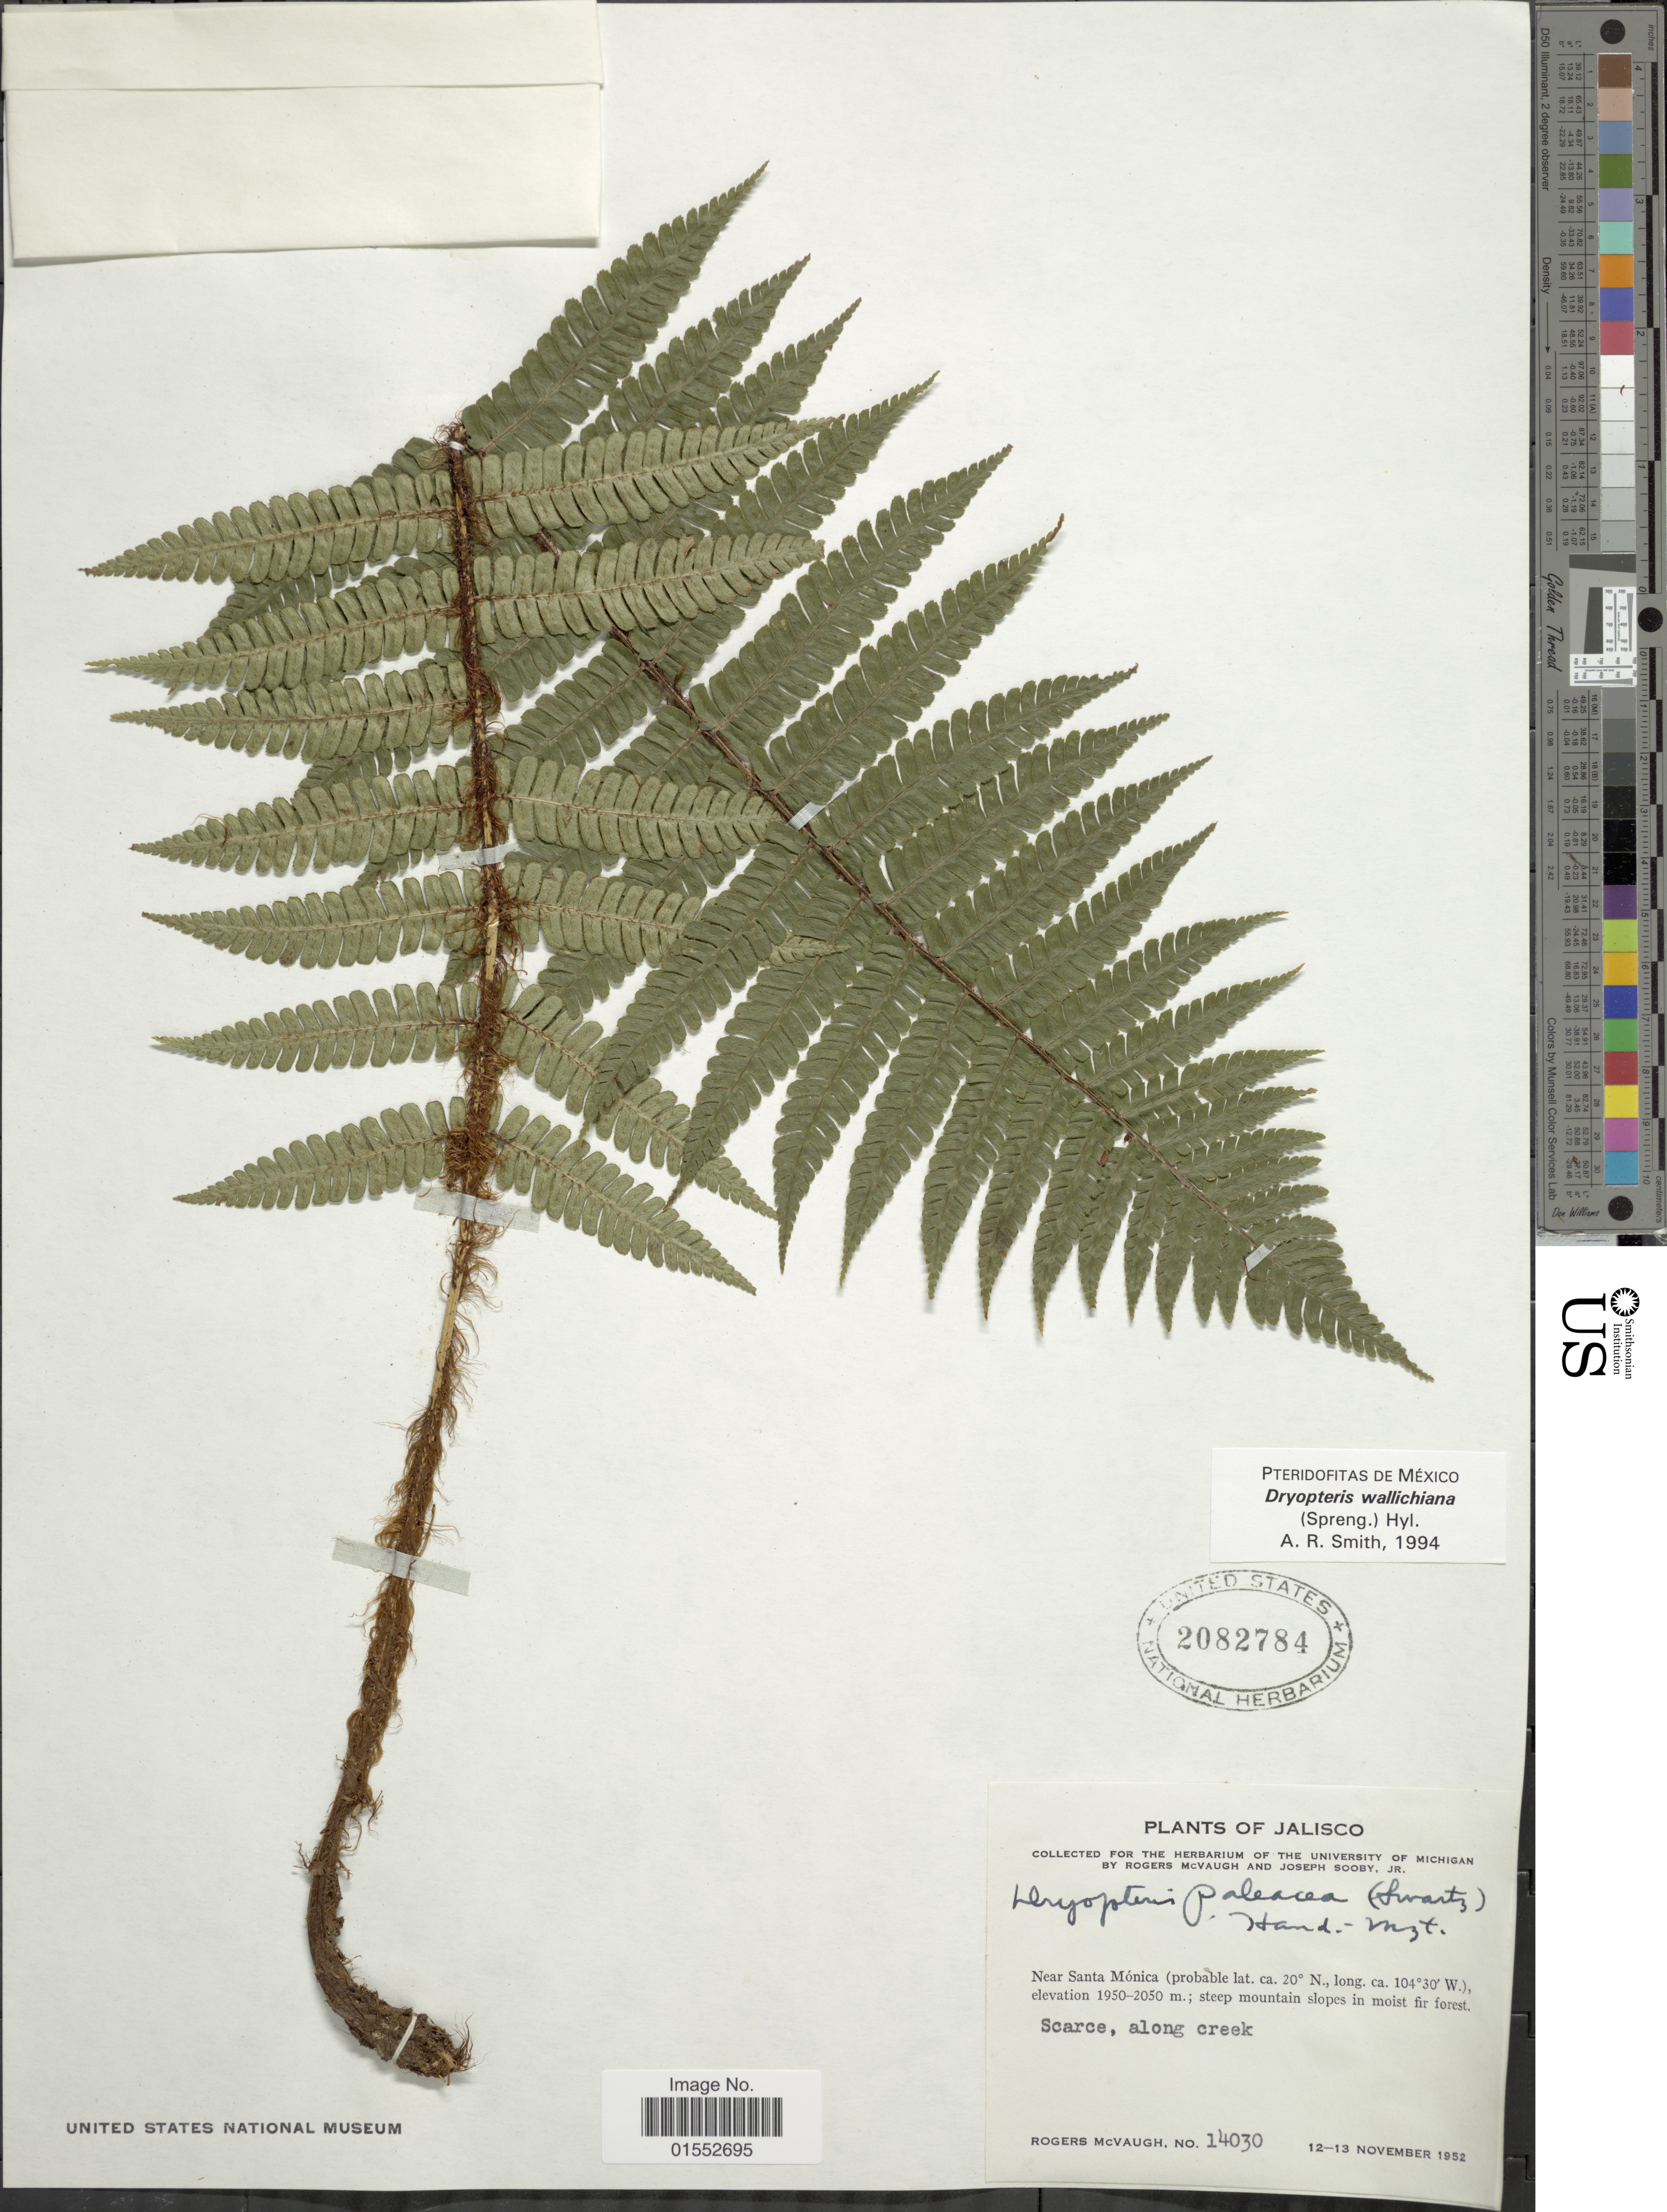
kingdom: Plantae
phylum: Tracheophyta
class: Polypodiopsida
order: Polypodiales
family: Dryopteridaceae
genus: Dryopteris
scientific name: Dryopteris wallichiana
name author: (Spreng.) Hyl.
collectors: R. McVaugh & J. Sooby Jr.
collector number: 14030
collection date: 1952-11-12/1952-11-13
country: Mexico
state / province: Jalisco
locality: Near Santa Mónica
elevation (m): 1950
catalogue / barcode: US 2082784